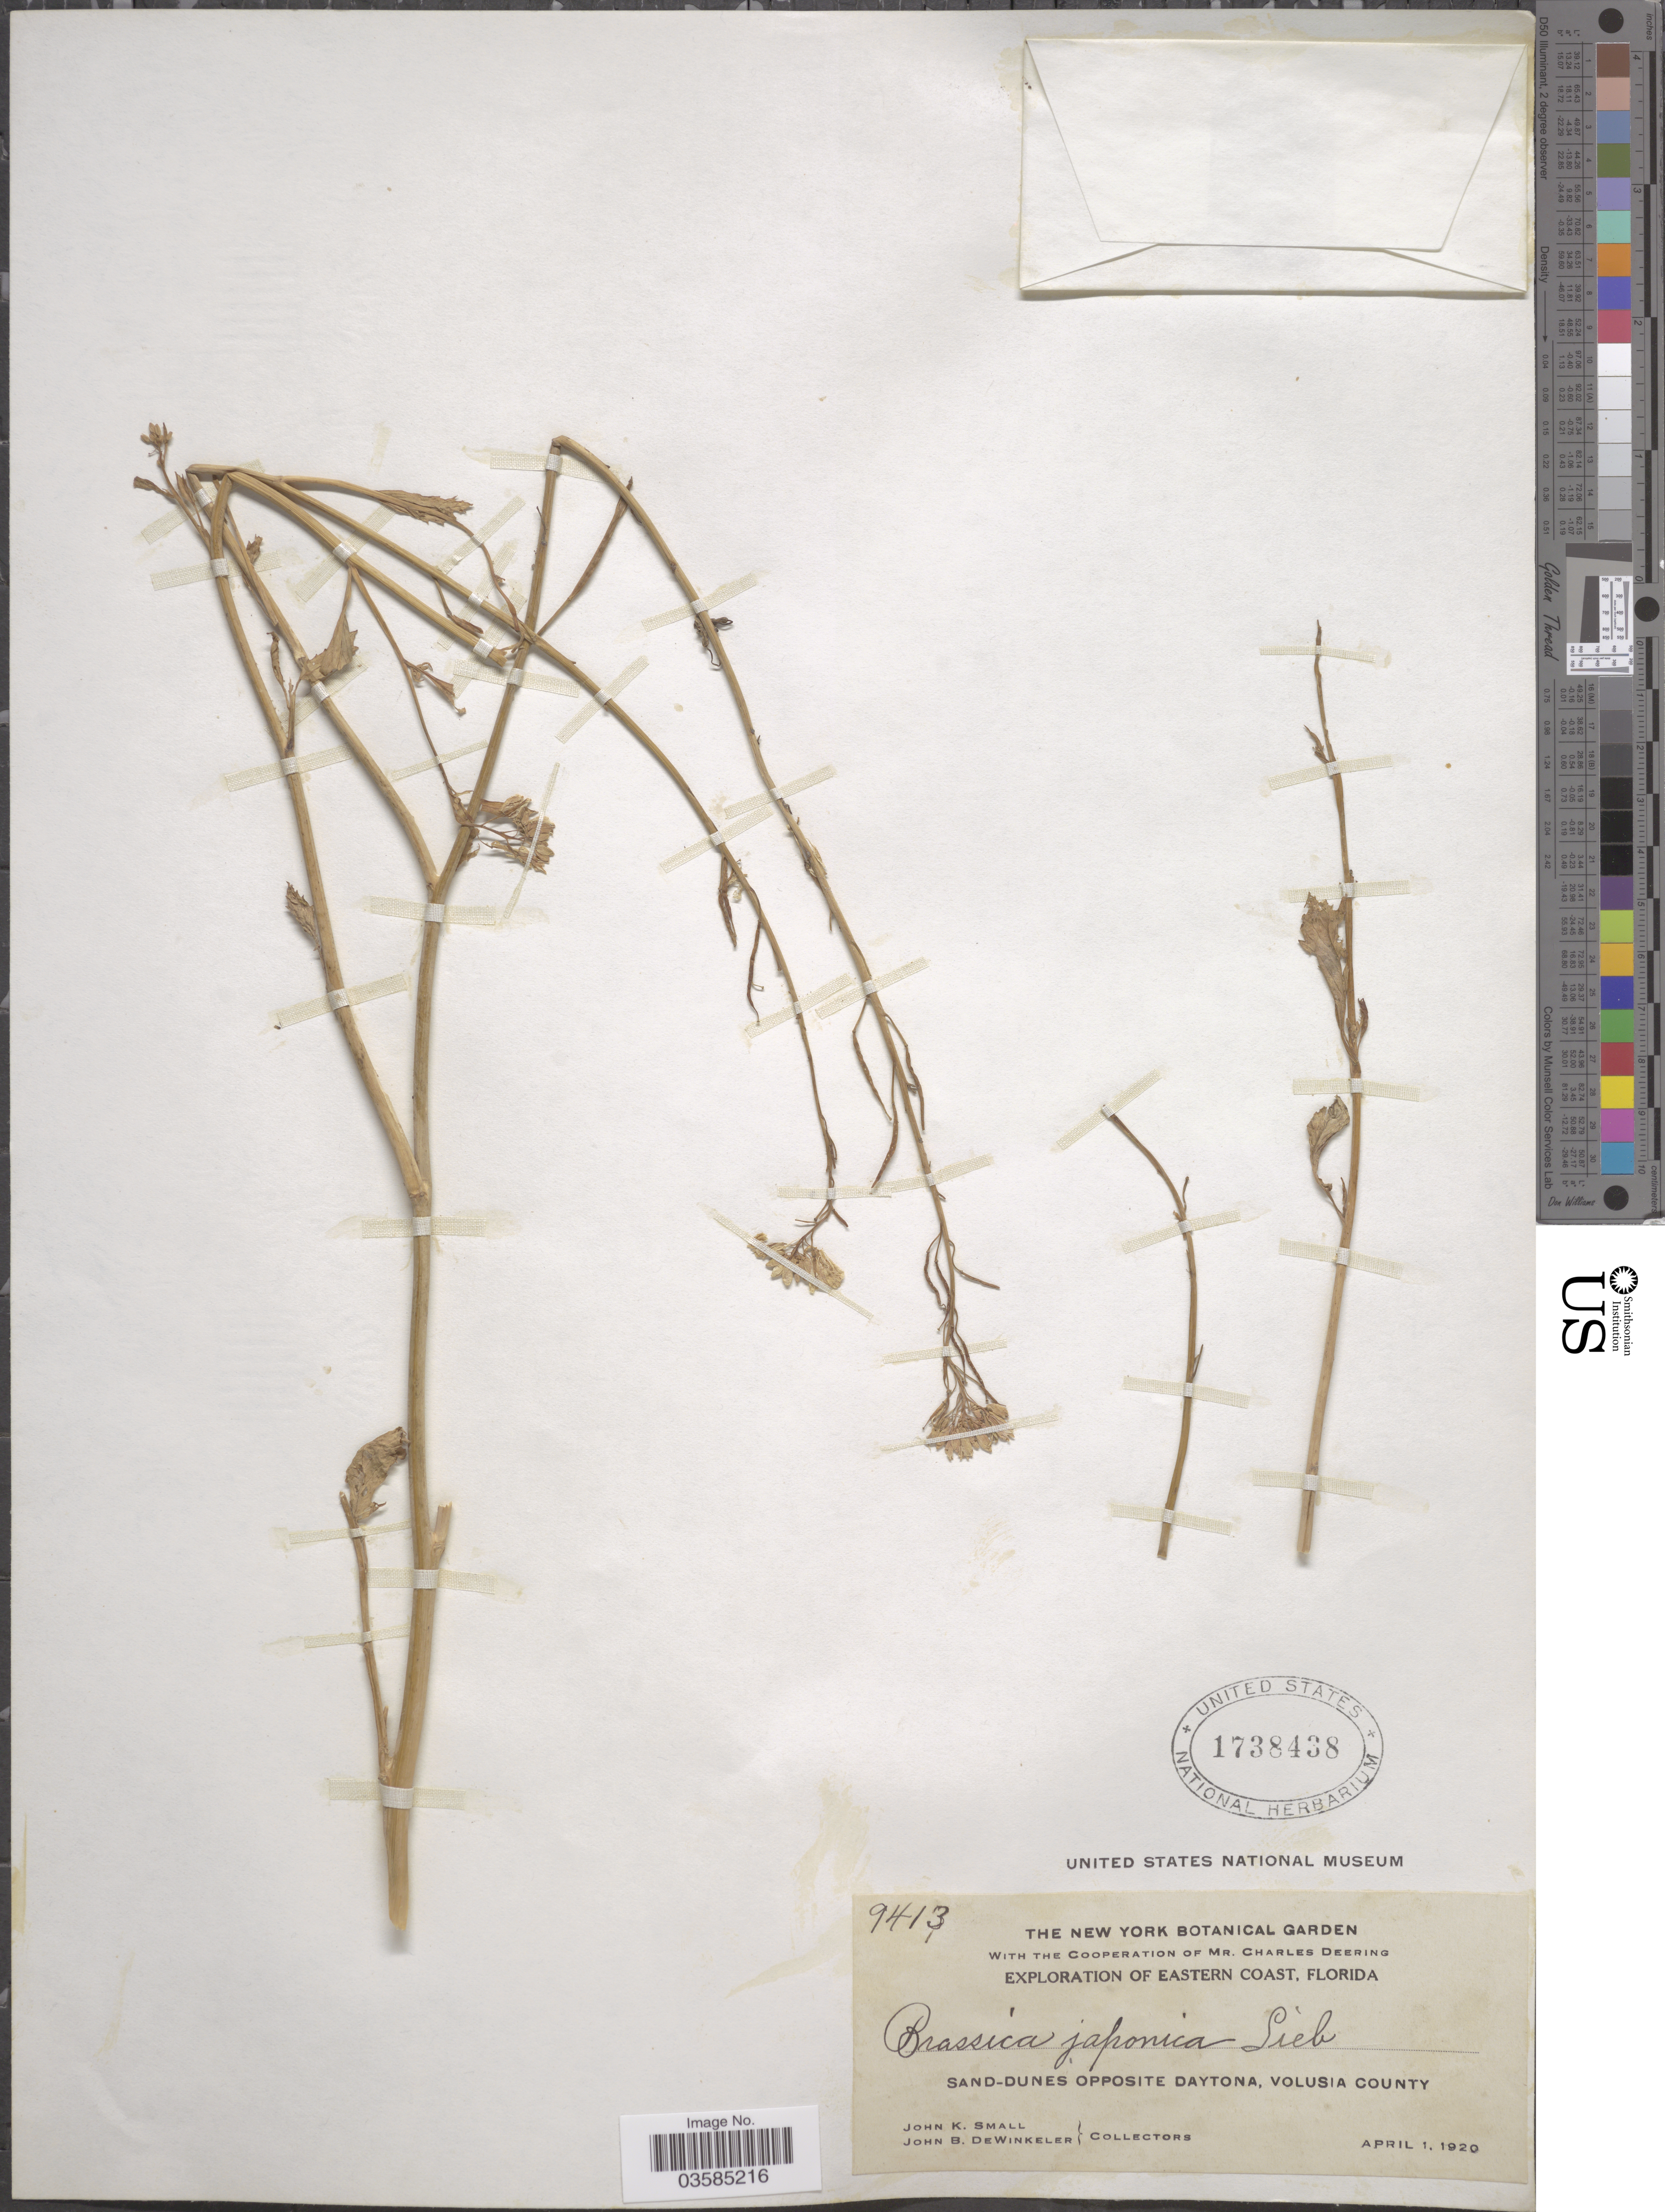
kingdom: Plantae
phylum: Tracheophyta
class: Magnoliopsida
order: Brassicales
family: Brassicaceae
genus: Brassica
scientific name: Brassica japonica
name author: (Thunb.) Siebold ex Miq.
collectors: J. K. Small & J. B. Dewinkeler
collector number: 9413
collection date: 1920-04-01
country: United States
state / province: Florida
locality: Eastern Coast. Sand-dunes Opposite Daytona, Volusia County.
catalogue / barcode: US 1738438